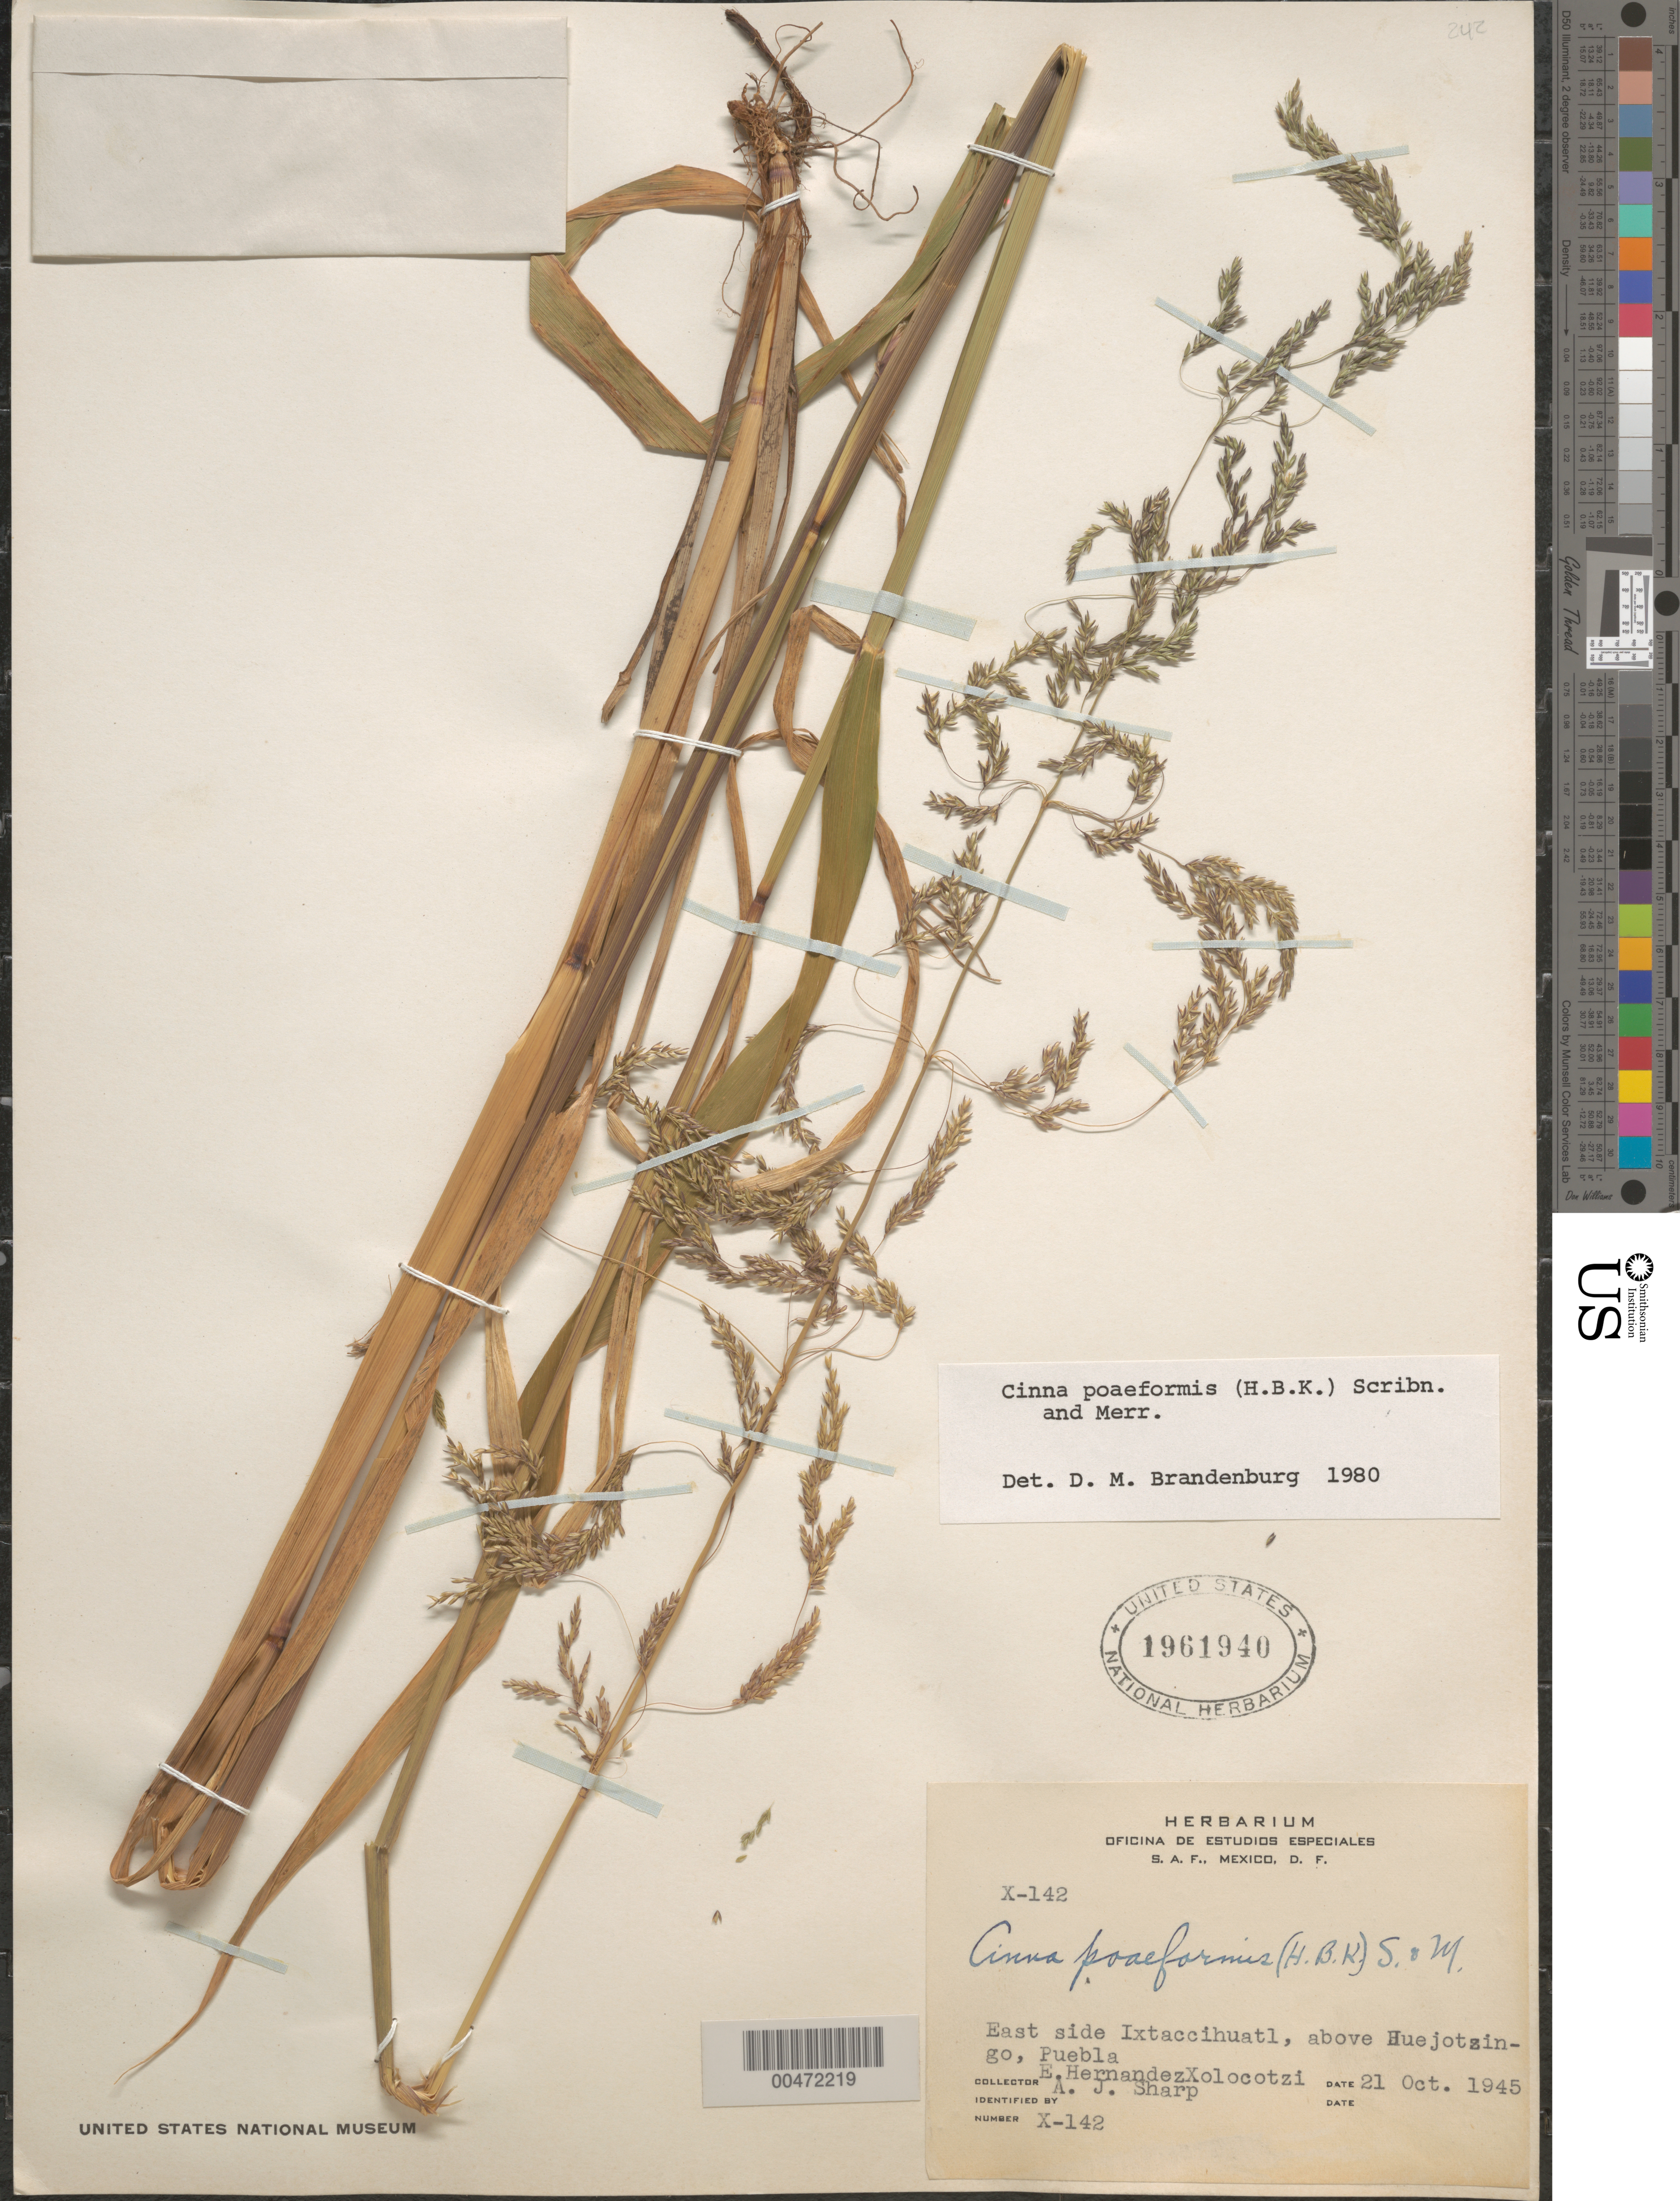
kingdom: Plantae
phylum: Tracheophyta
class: Liliopsida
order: Poales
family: Poaceae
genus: Cinna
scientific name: Cinna poiformis (Kunth) Scribn. & Merr.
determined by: Brandenburg, D. M.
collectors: E. I. Hernández-X. & A. J. Sharp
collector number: X-142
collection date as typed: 21 Oct 1945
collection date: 1945-10-21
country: Mexico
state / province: Puebla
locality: E side Ixtaccihuatl, above Huejotzingo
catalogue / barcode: US 1961940